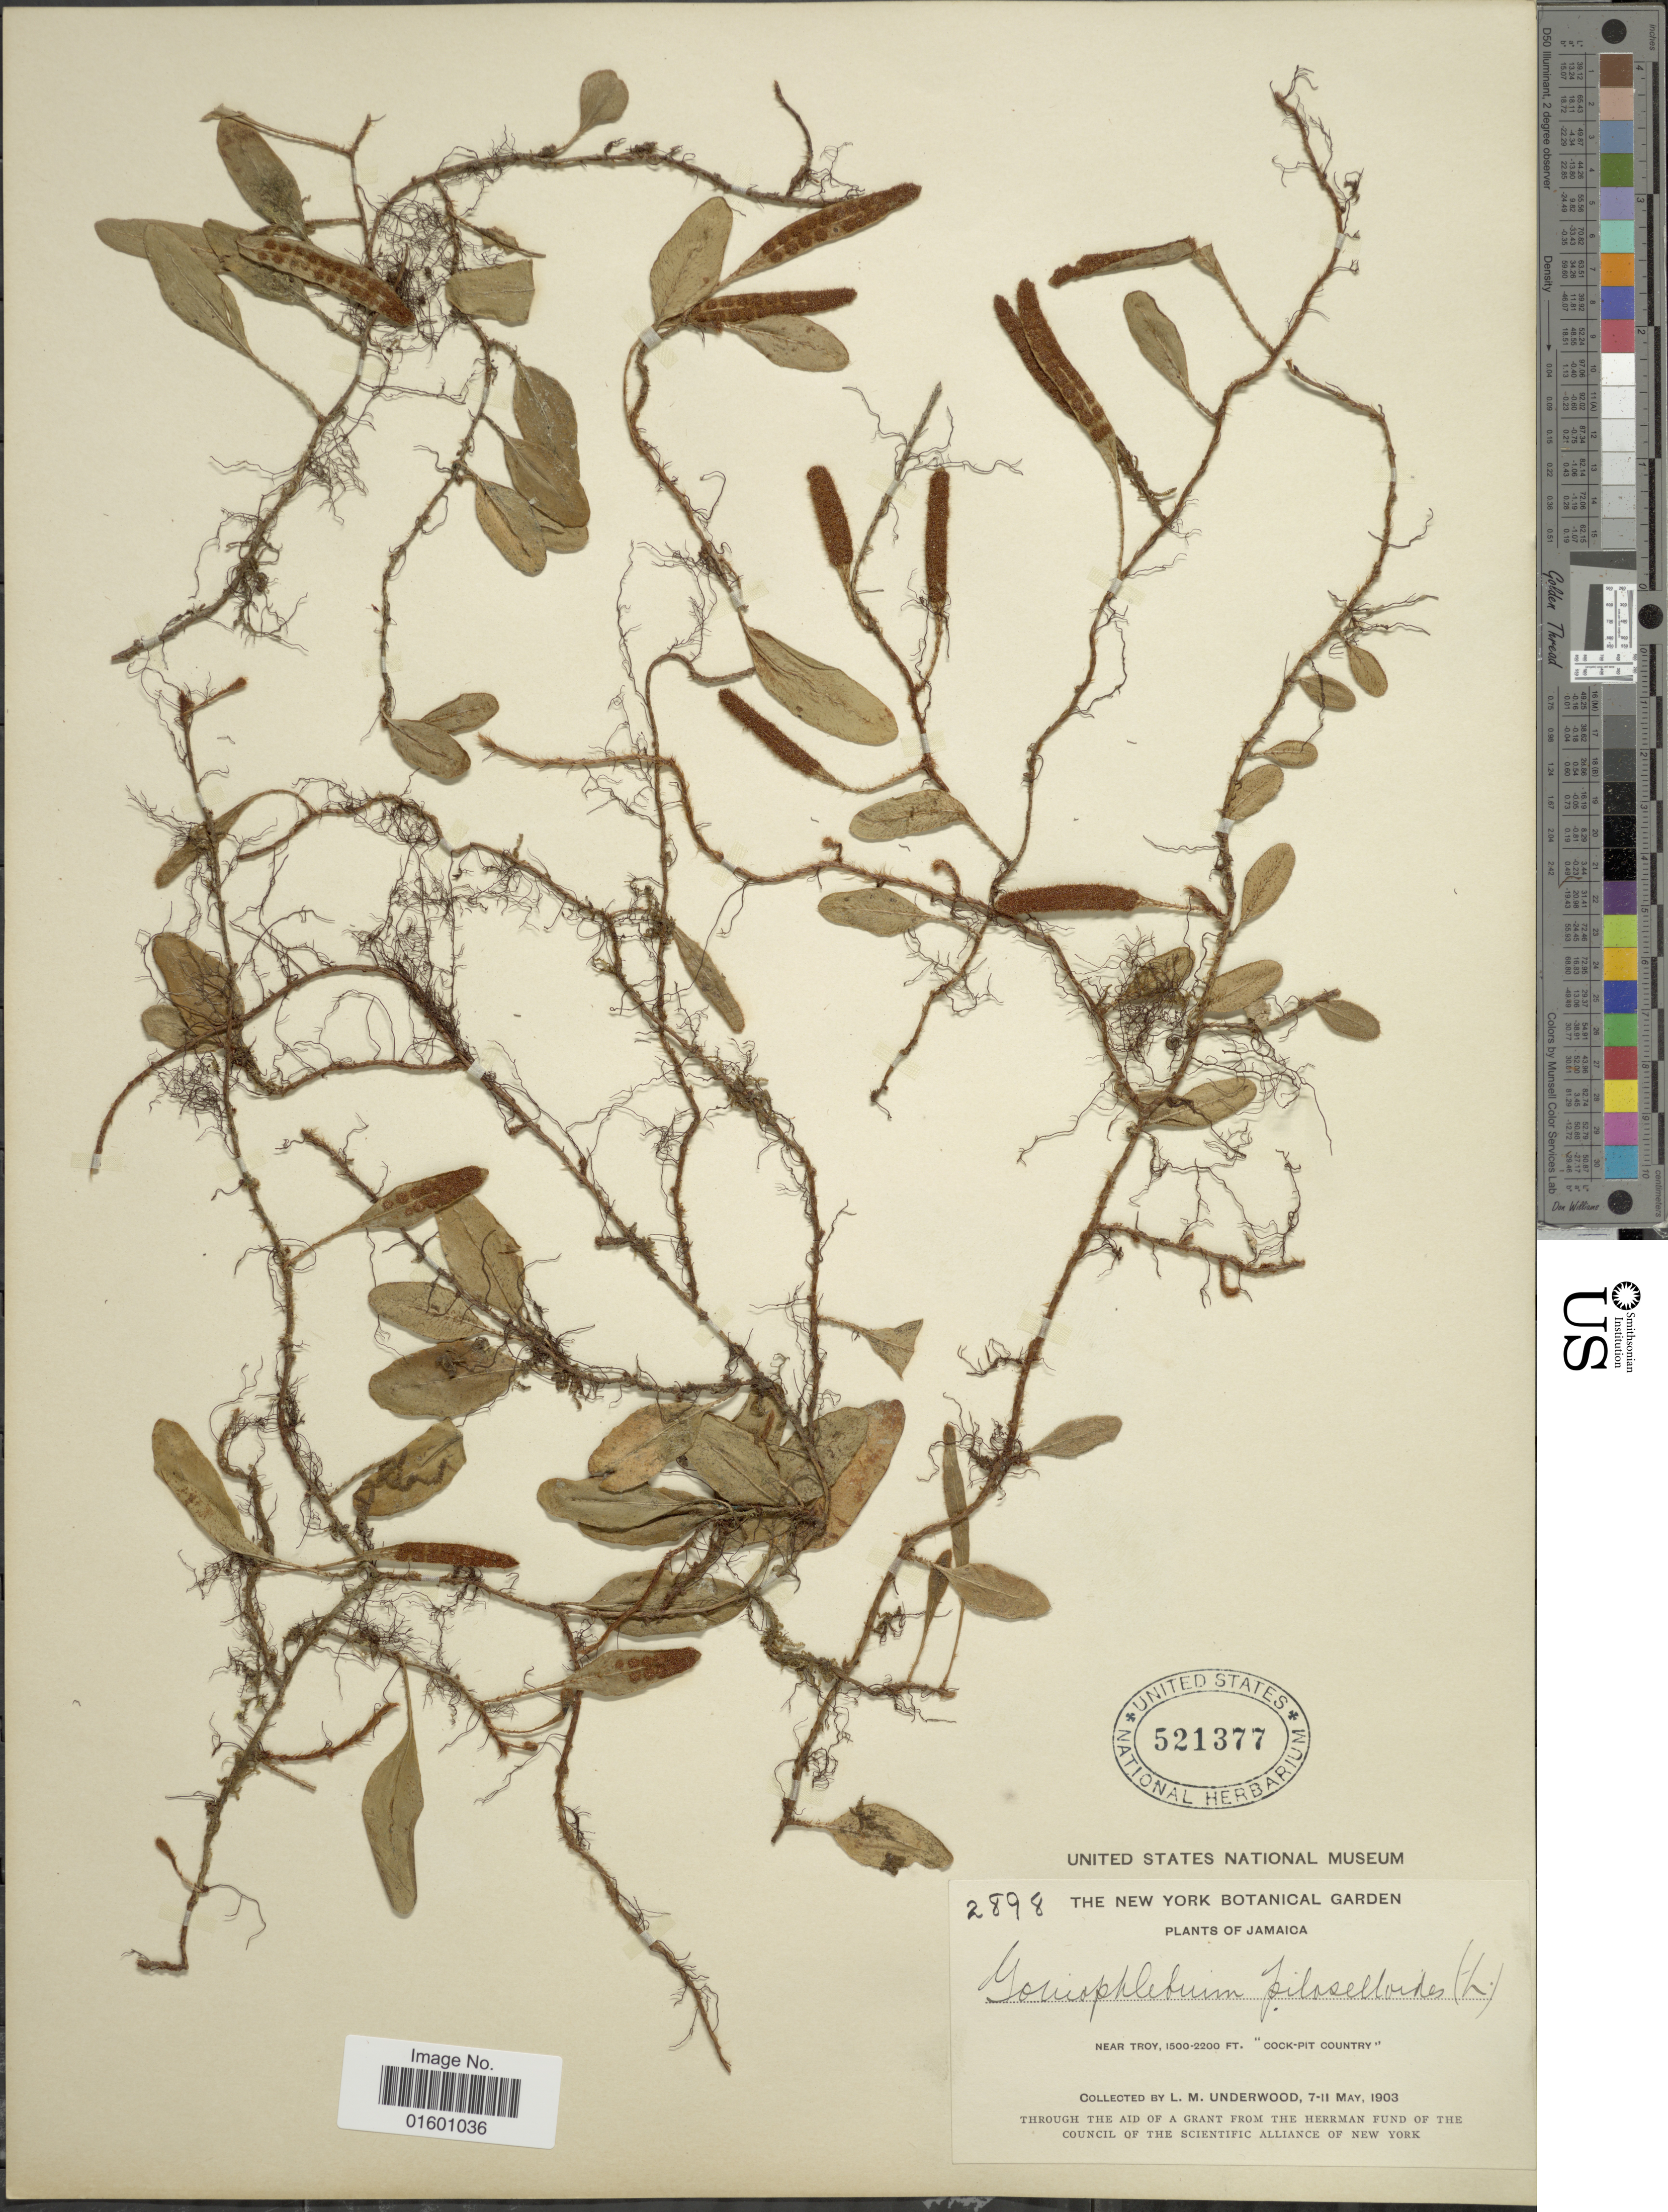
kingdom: Plantae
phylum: Tracheophyta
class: Polypodiopsida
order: Polypodiales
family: Polypodiaceae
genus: Microgramma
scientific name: Microgramma piloselloides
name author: (L.) Copel.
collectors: L. M. Underwood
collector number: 2898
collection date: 1903-05-07/1903-05-11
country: Jamaica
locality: Near Troy, "Cockpit Country"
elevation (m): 457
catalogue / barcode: US 521377